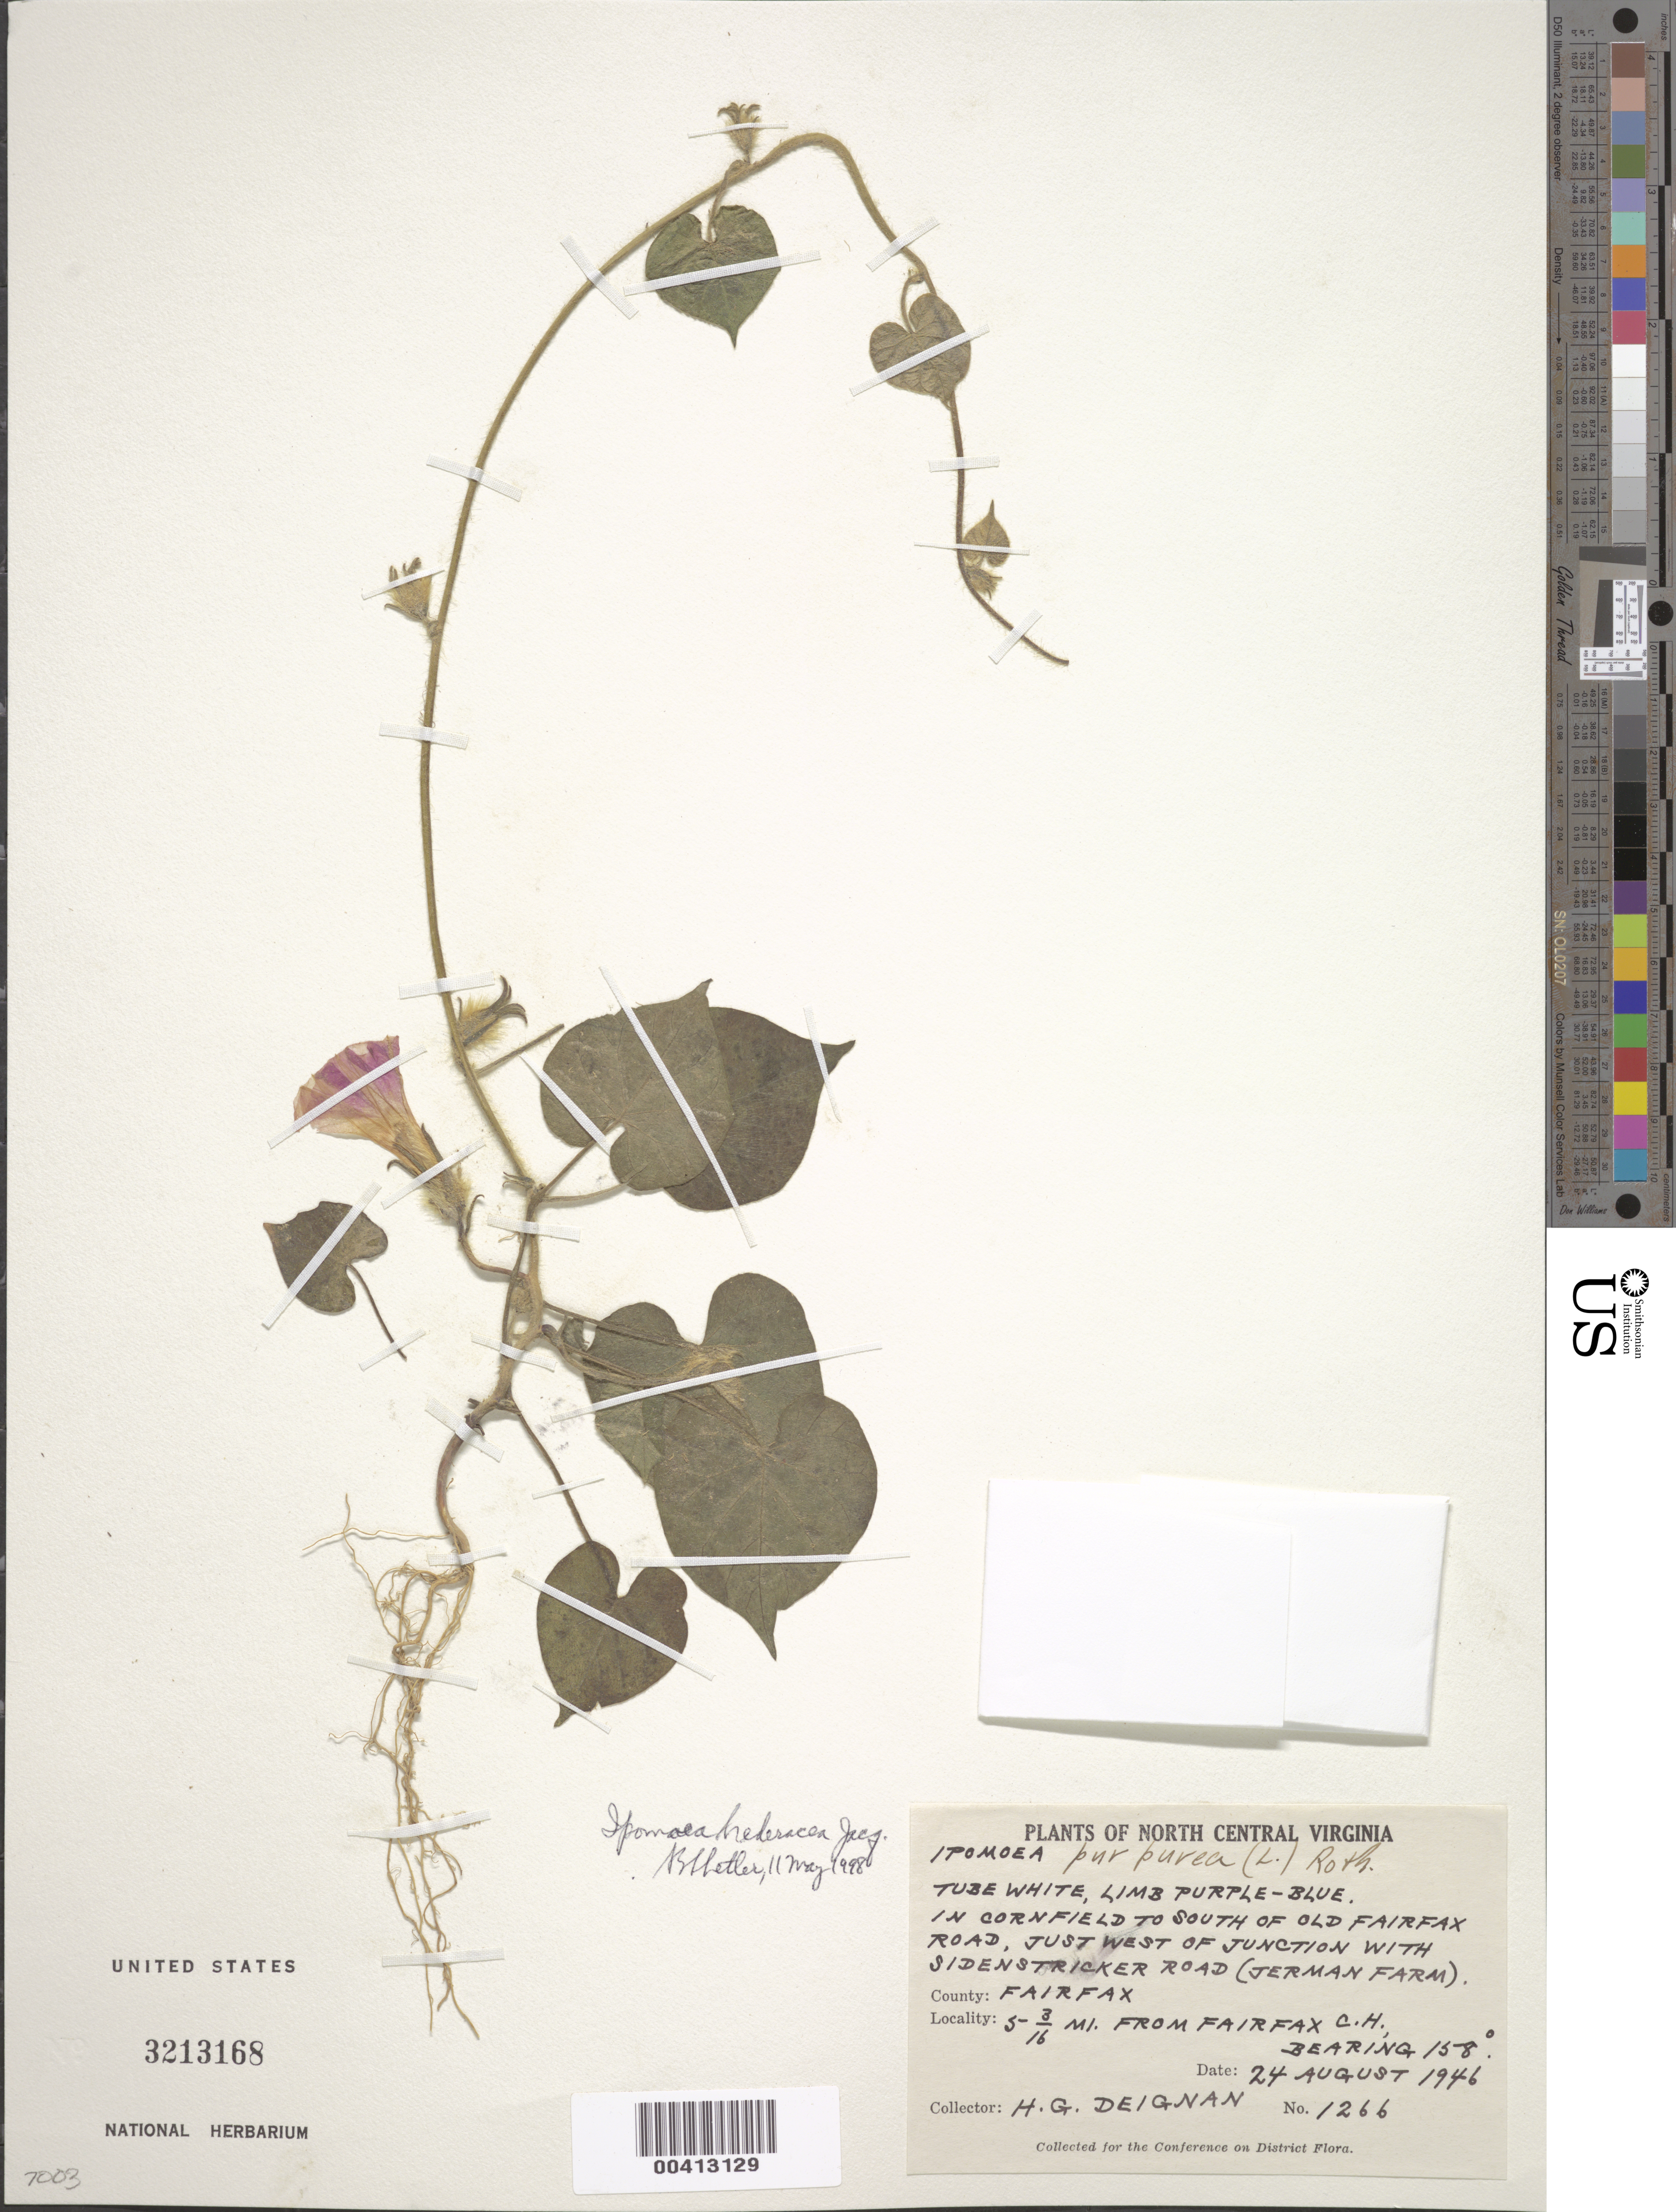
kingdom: Plantae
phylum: Tracheophyta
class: Magnoliopsida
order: Solanales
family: Convolvulaceae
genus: Ipomoea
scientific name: Ipomoea hederacea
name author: Jacq.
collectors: H. Deignan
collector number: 1266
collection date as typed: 24 Aug 1946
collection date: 1946-08-24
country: United States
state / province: Virginia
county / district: Fairfax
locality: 5 3/16 mi. from Fairfax County Courthouse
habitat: In cornfield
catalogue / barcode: US 3213168